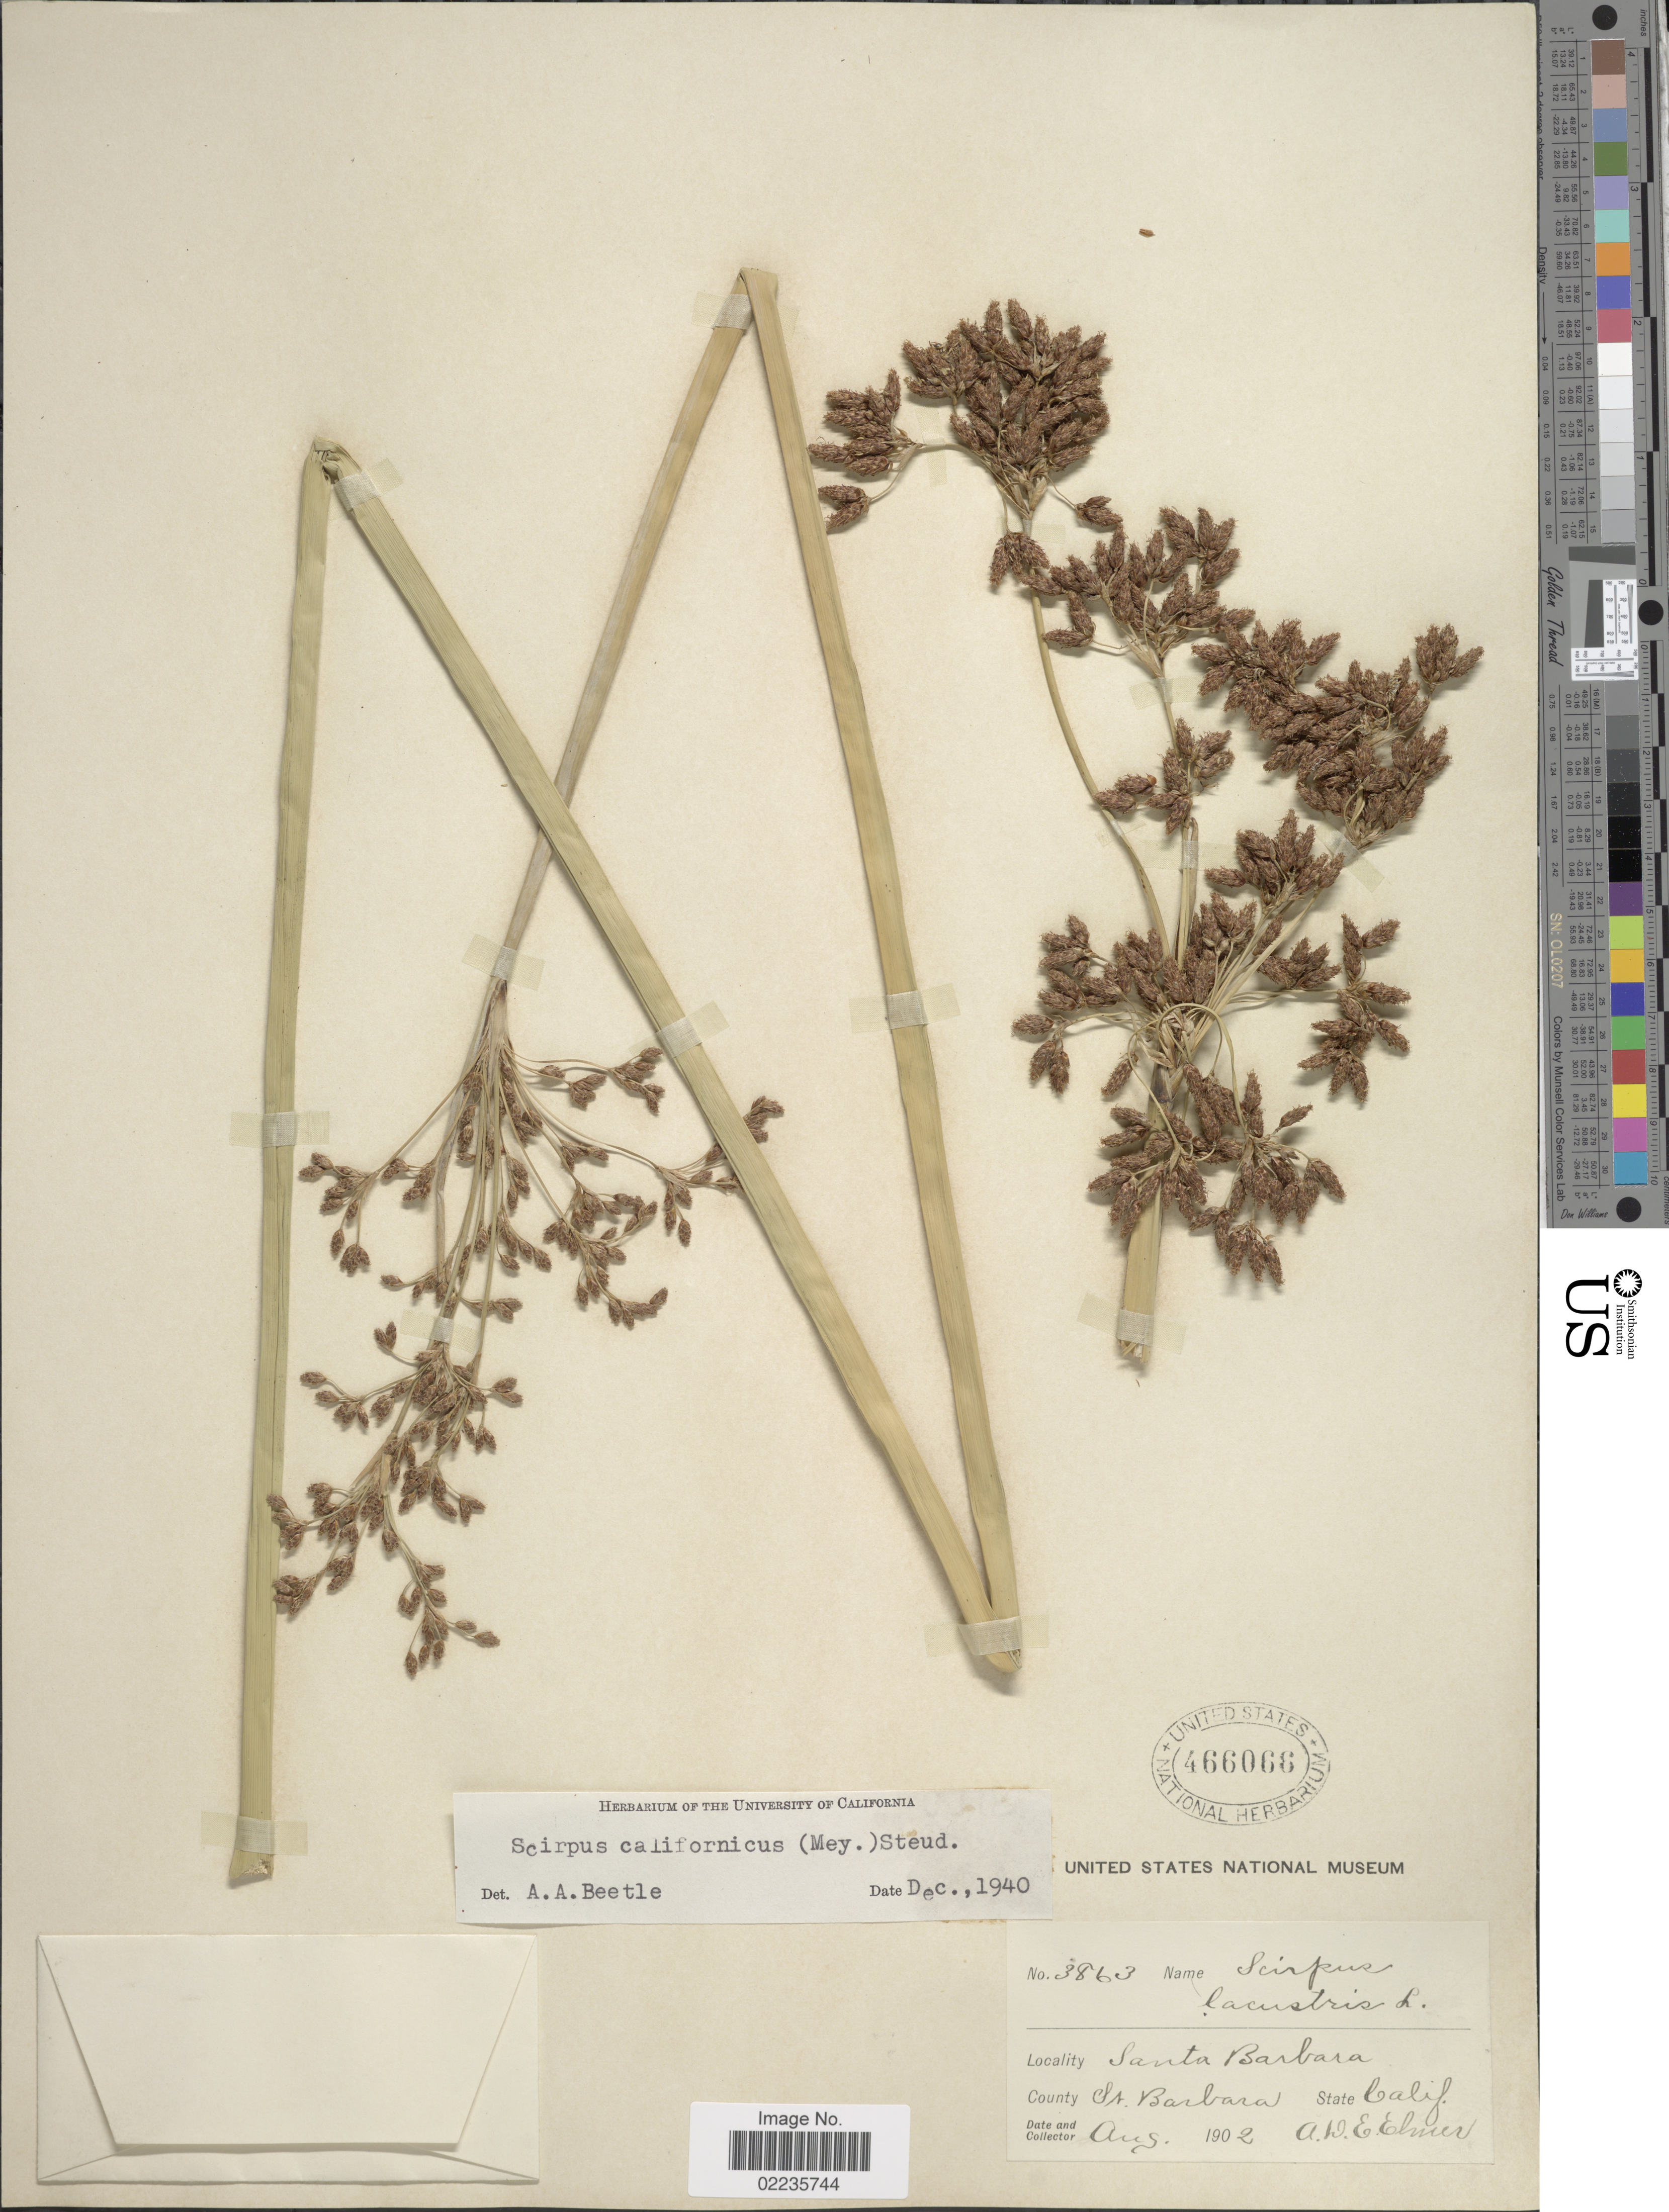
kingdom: Plantae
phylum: Tracheophyta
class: Liliopsida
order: Poales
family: Cyperaceae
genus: Schoenoplectus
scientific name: Schoenoplectus californicus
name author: (C.A. Mey.) Soják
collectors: A. D. E. Elmer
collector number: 3863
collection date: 1902-08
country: United States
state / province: California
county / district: Santa Barbara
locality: Santa Barbara, County St. Barbara, State Calif.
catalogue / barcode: US 466066